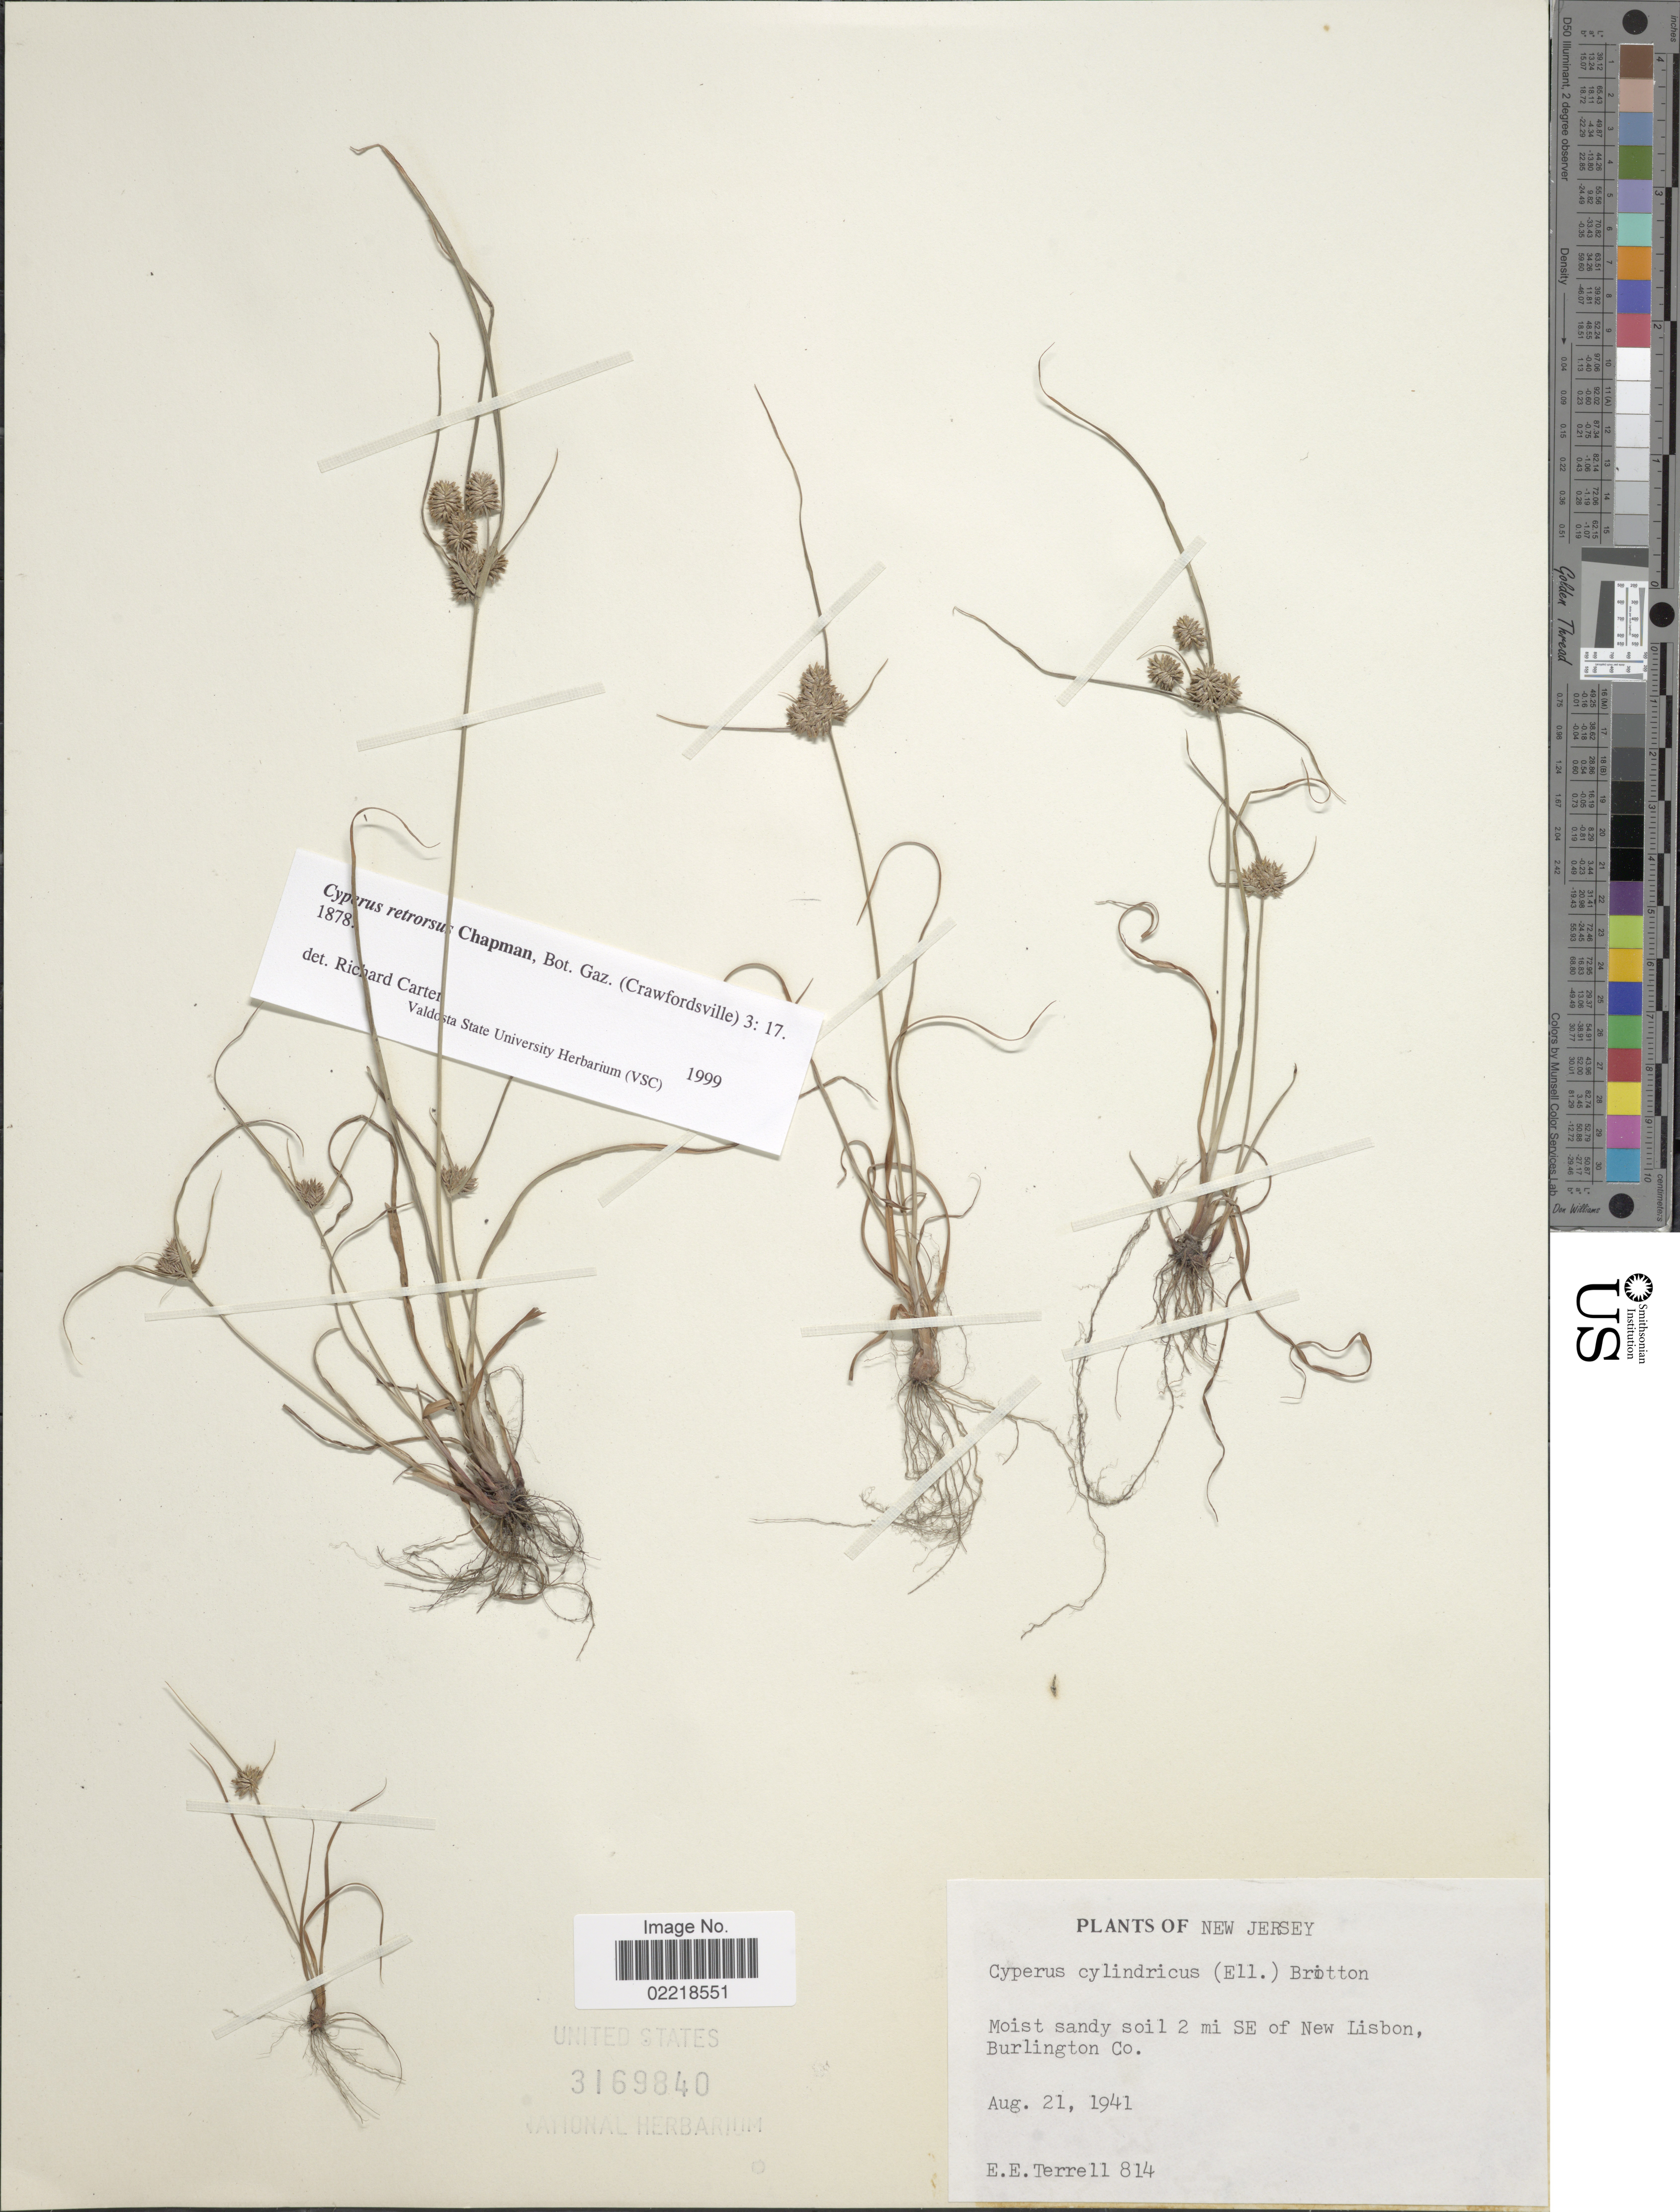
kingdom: Plantae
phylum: Tracheophyta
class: Liliopsida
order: Poales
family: Cyperaceae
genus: Cyperus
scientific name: Cyperus retrorsus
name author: Chapm.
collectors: E. E. Terrell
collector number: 814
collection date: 1941-08-21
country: United States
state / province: New Jersey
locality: Moist sandy soil 2 mi SE of Nnew Lisbon, Burlington Co.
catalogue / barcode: US 3169840